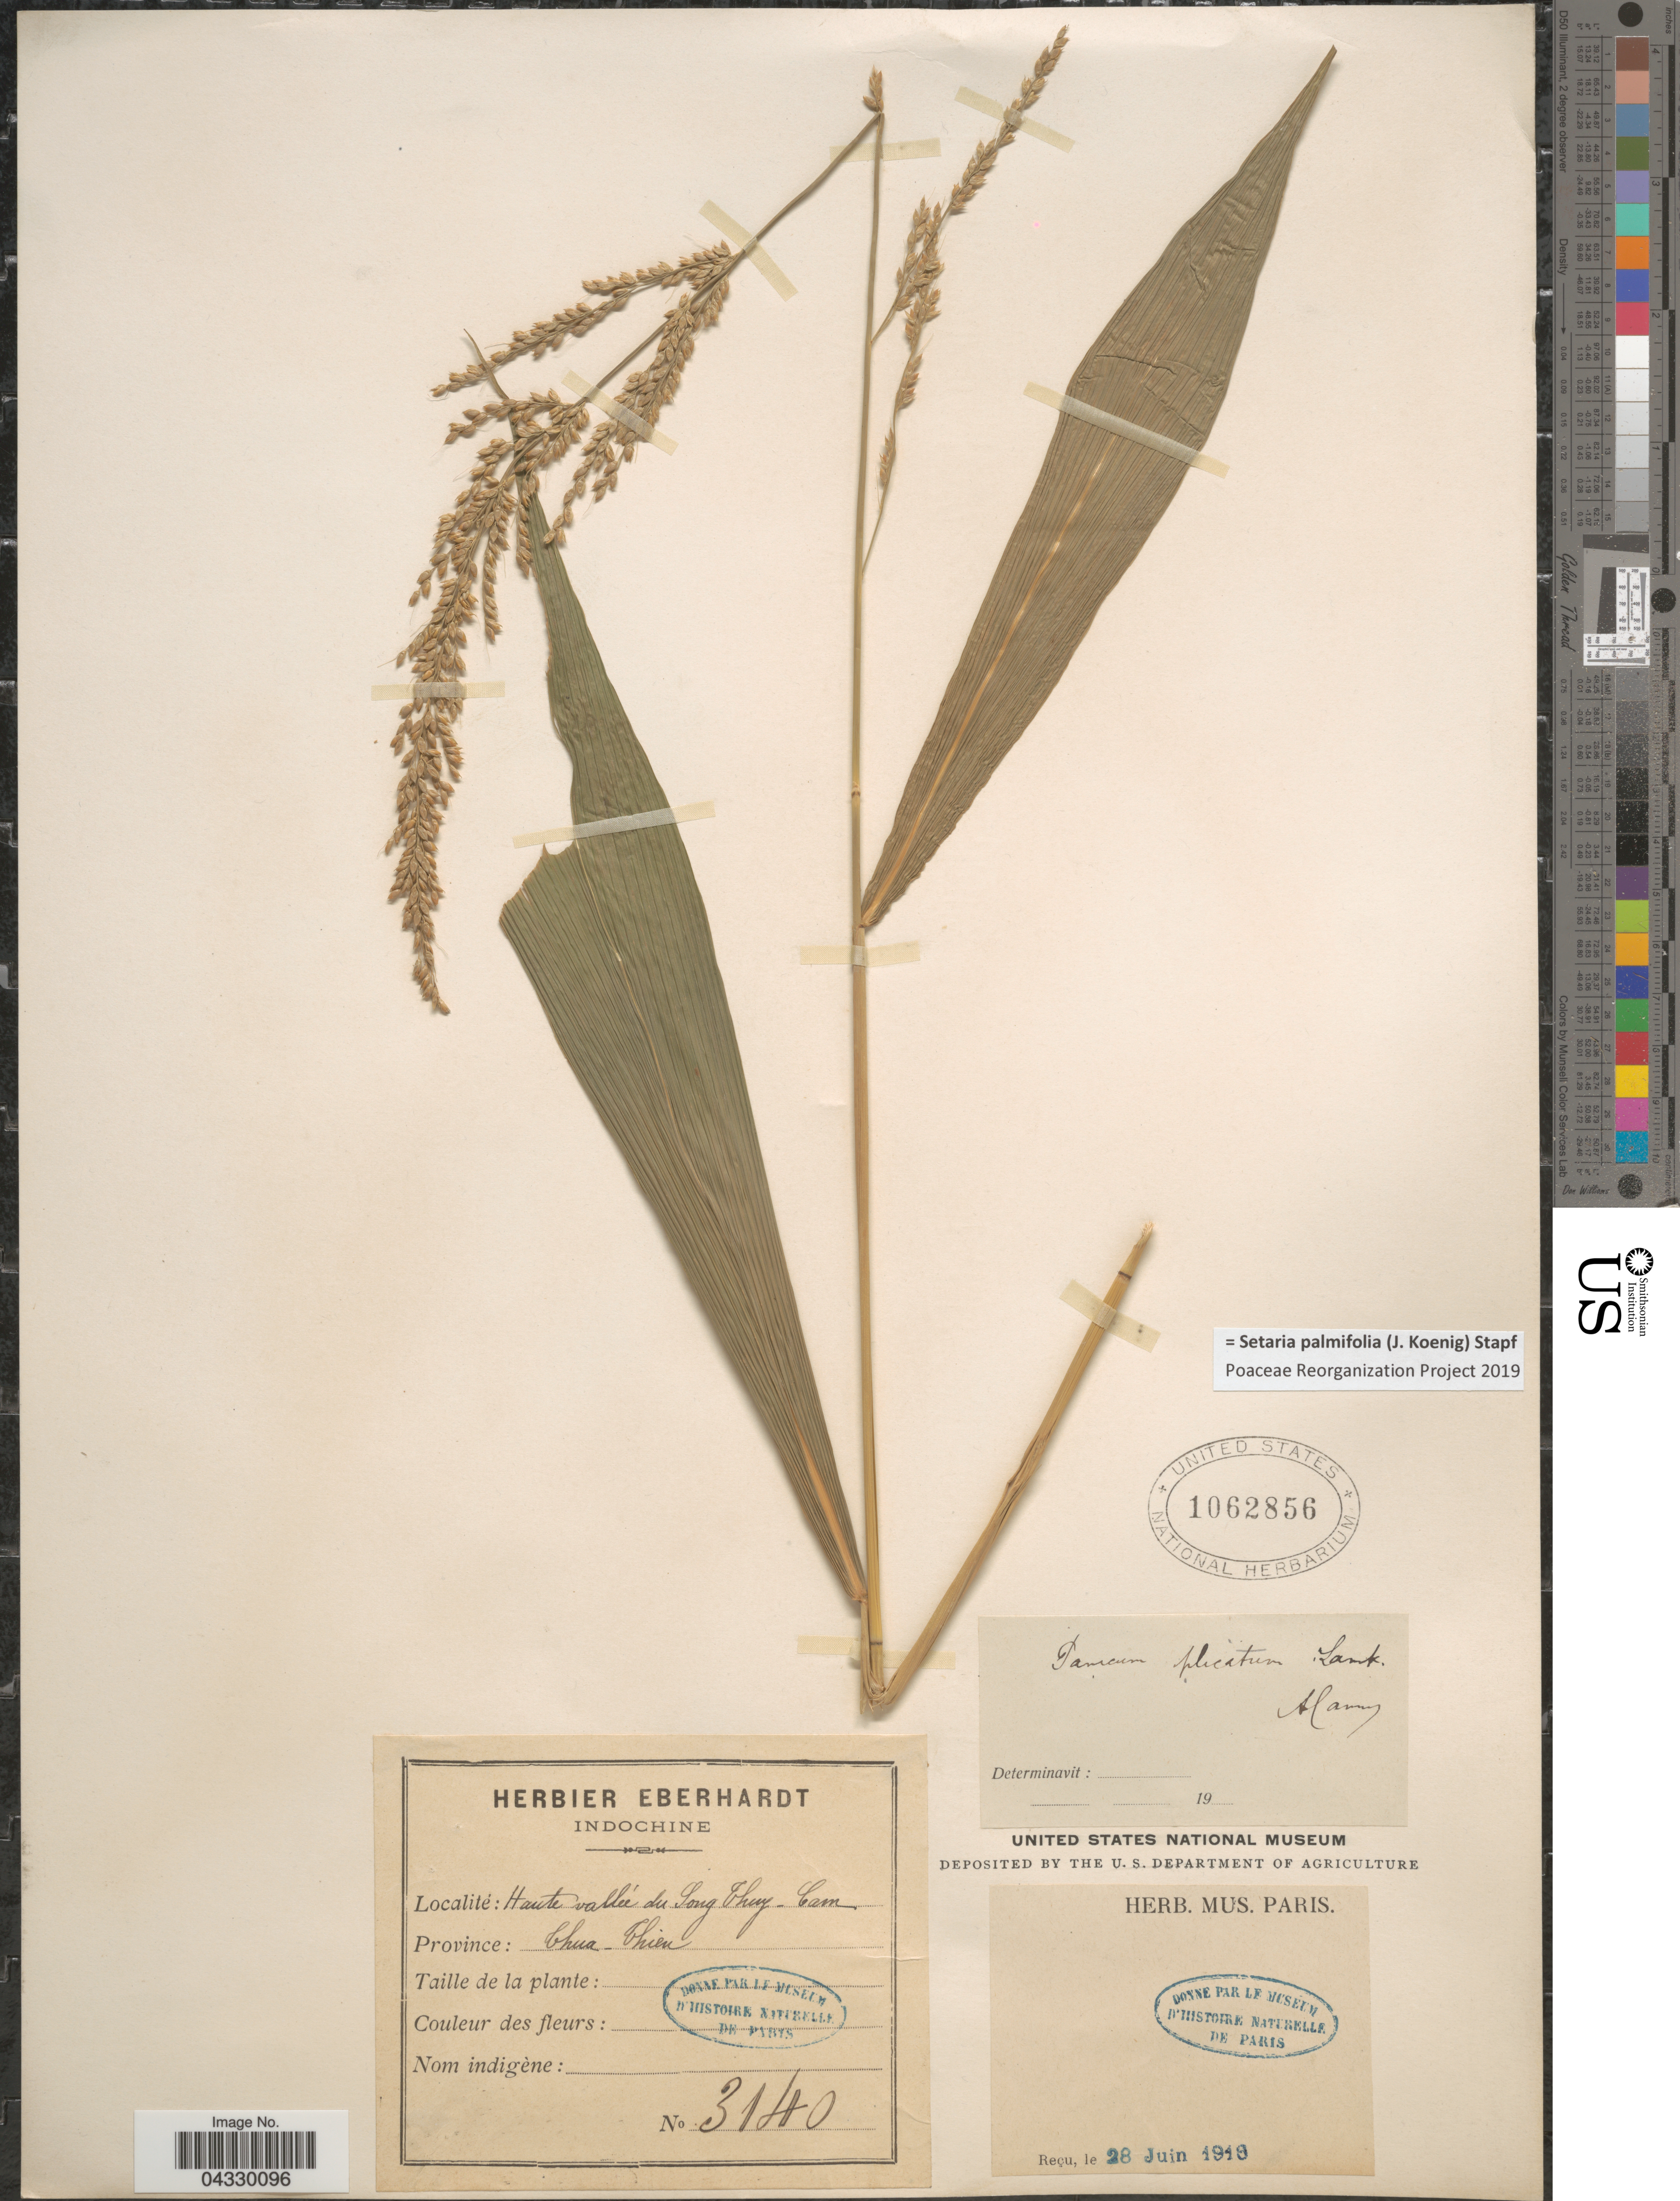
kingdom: Plantae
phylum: Tracheophyta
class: Liliopsida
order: Poales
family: Poaceae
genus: Setaria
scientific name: Setaria palmifolia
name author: (J. Koenig) Stapf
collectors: ex herb. Eberhardt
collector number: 3140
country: Vietnam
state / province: Thua Thien-Hue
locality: Thua Thien. Indochine.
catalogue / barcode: US 1062856